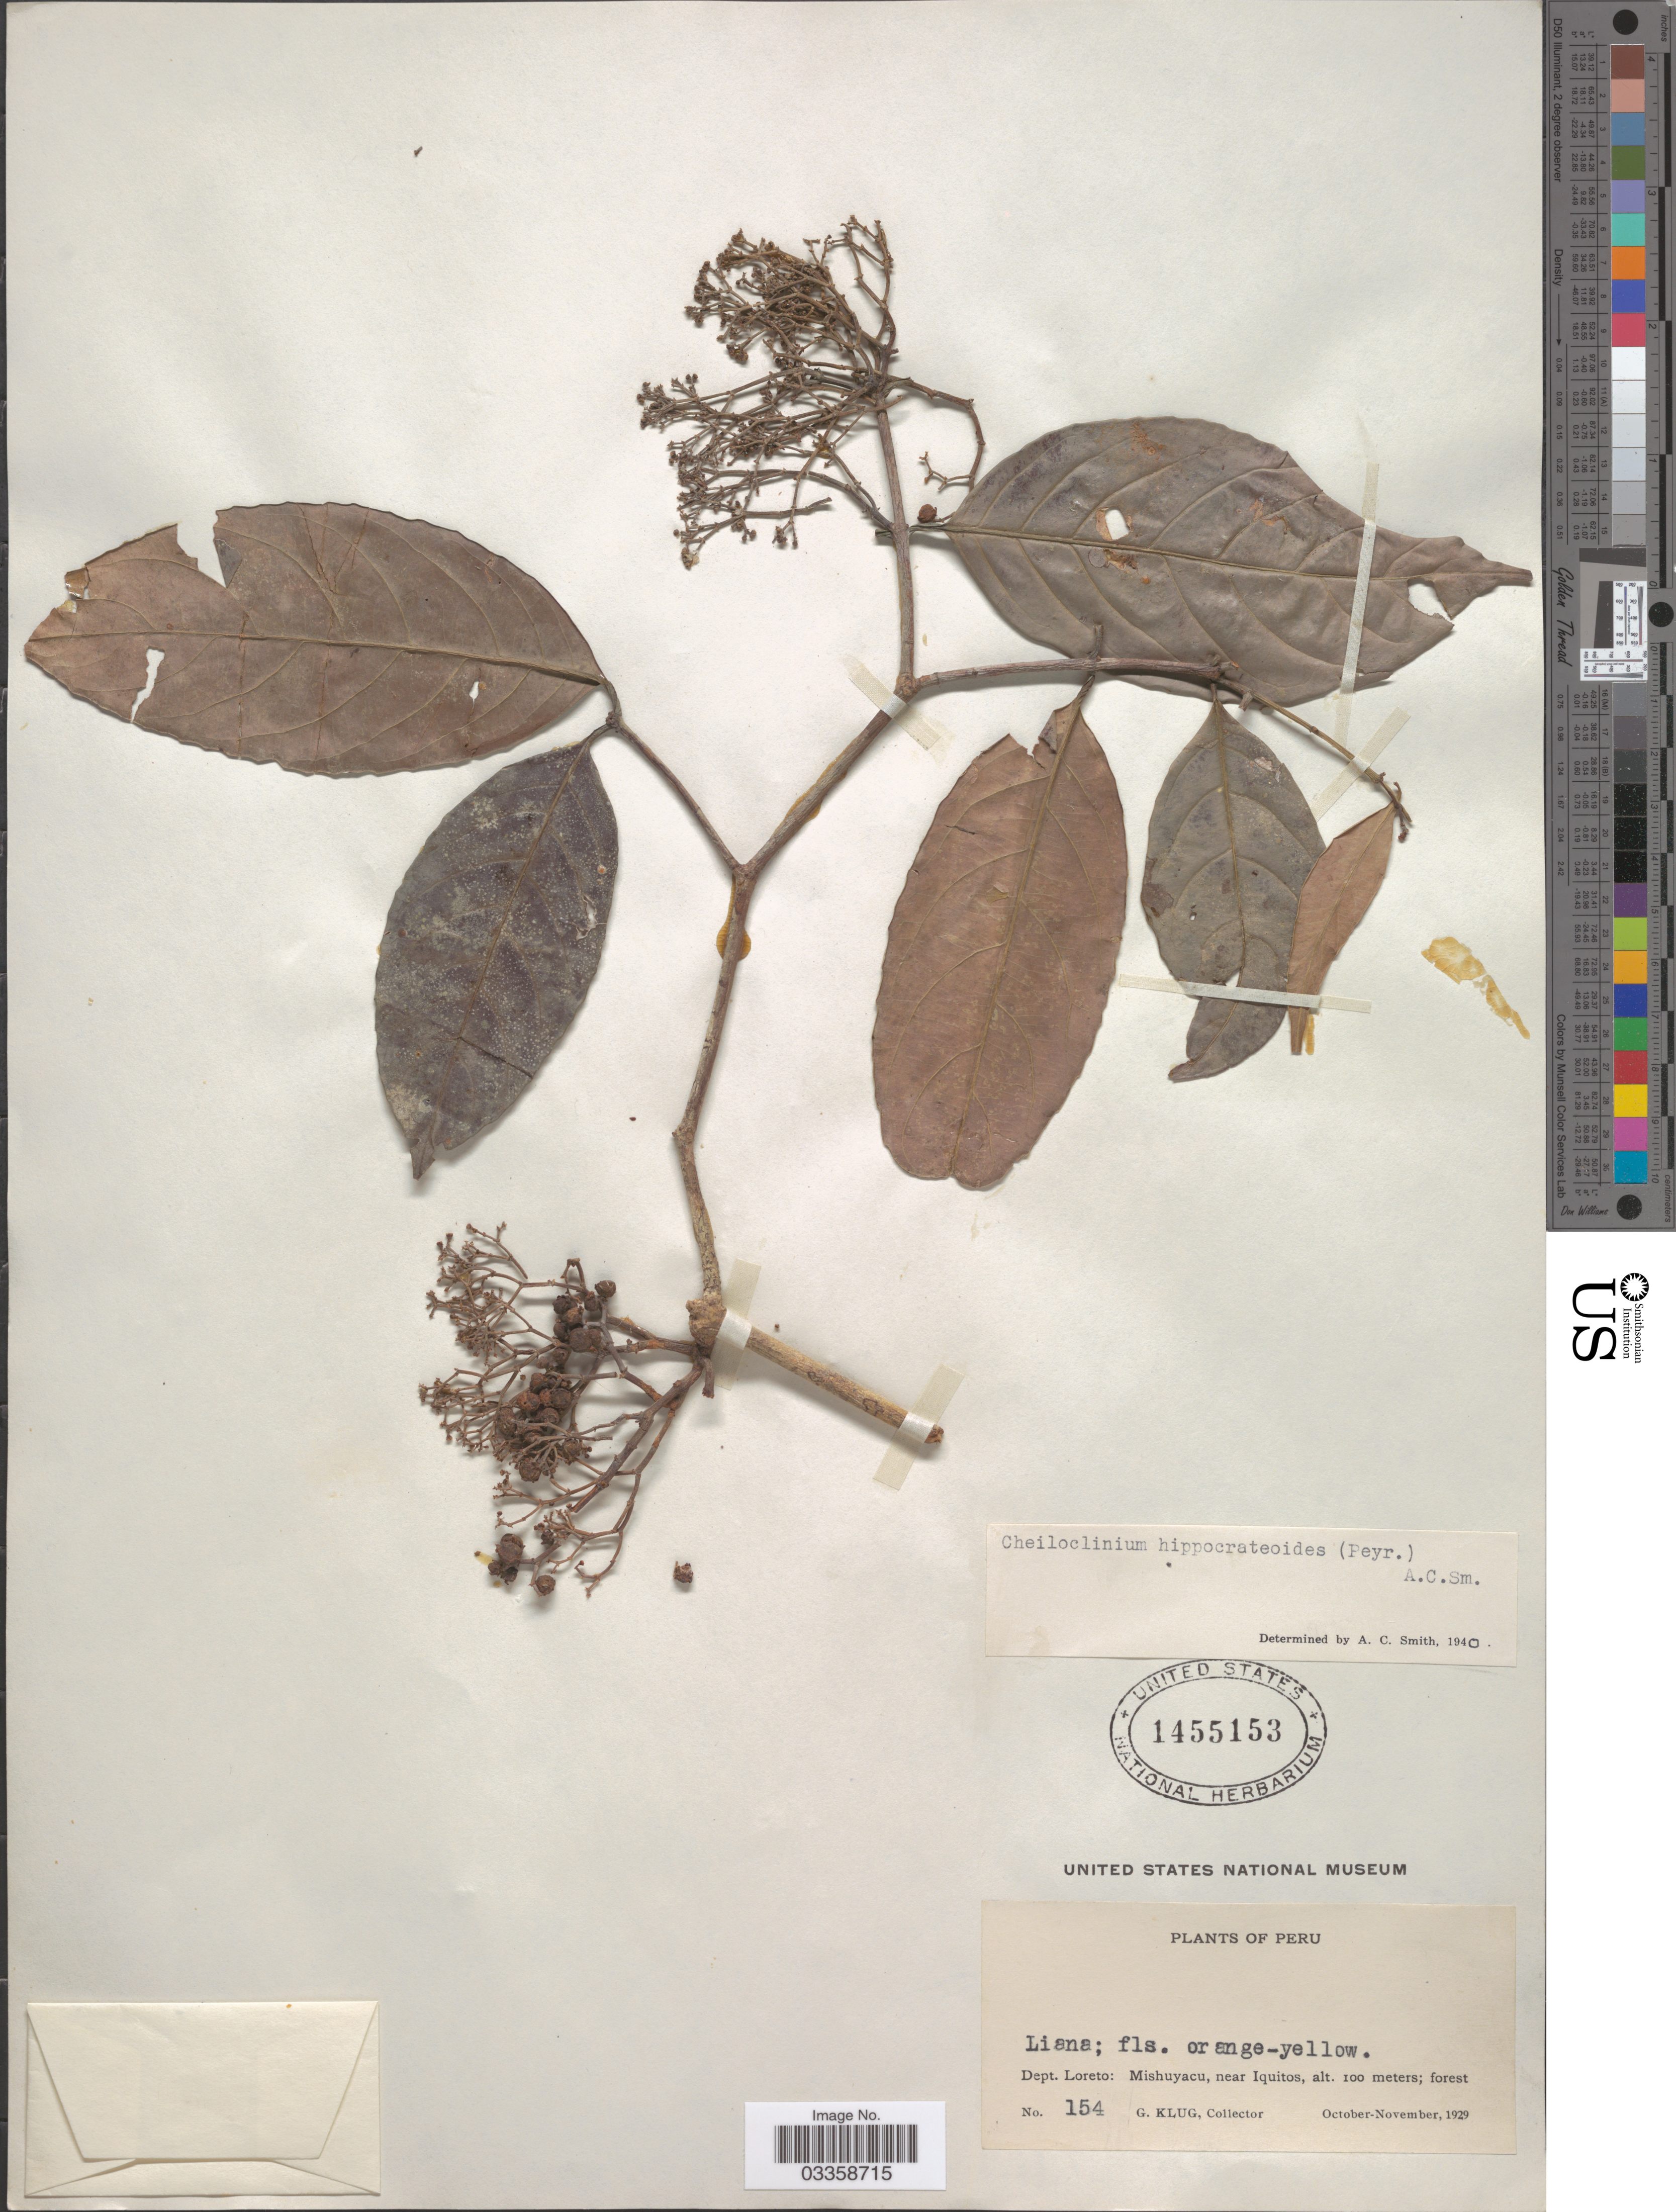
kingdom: Plantae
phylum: Tracheophyta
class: Magnoliopsida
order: Celastrales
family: Celastraceae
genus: Cheiloclinium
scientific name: Cheiloclinium hippocrateoides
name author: (Peyr.) A.C. Sm.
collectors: G. Klug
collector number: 154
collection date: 1929-10/1929-11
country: Peru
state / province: Loreto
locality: Dept. Loreto: Mishuyacu, near Iquitos.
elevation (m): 100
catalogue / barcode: US 1455153